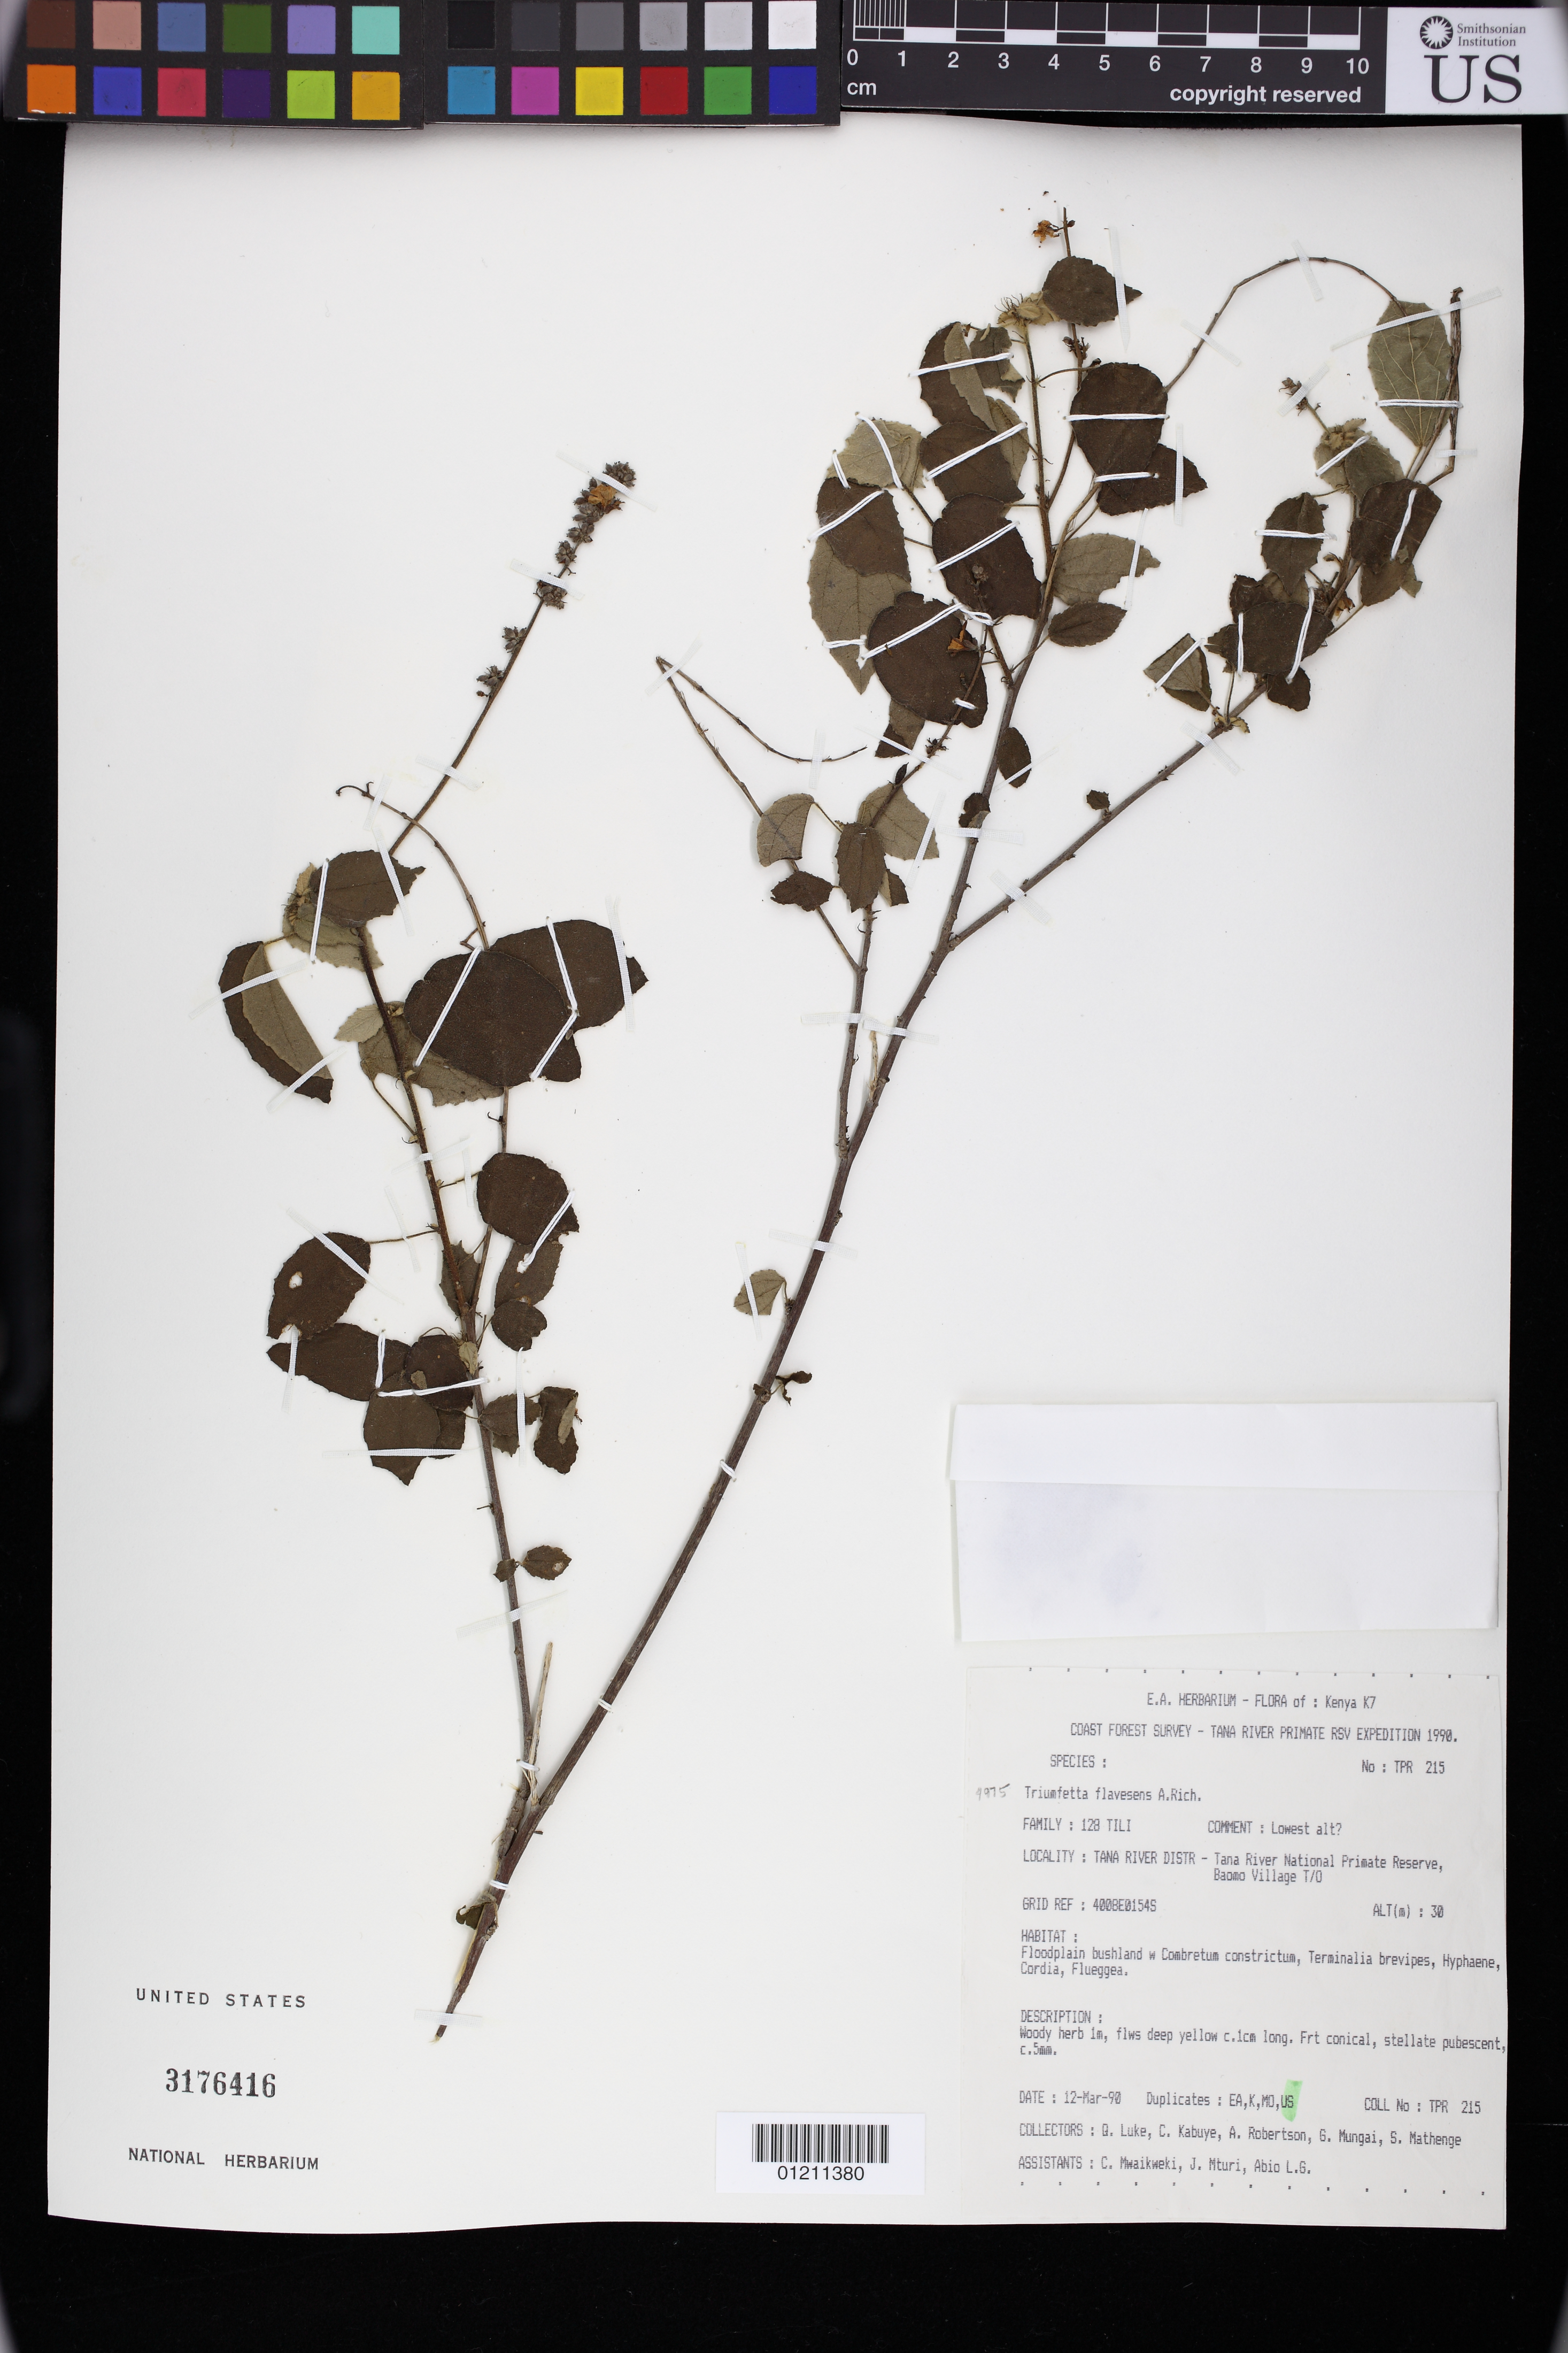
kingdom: Plantae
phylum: Tracheophyta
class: Magnoliopsida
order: Malvales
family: Malvaceae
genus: Triumfetta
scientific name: Triumfetta flavescens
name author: Hochst. ex A. Rich.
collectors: Q. Luke, C. Kabuye, A. Robertson & G. Mungai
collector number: TPR 215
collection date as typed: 03 Dec 1990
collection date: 1990-12-03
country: Kenya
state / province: Tana River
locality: K7. Tana River Distr - Tana River National Primate Reserve, Baomo Village T/O. Grid ref: 400BE0154S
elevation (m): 30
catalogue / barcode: US 3176416